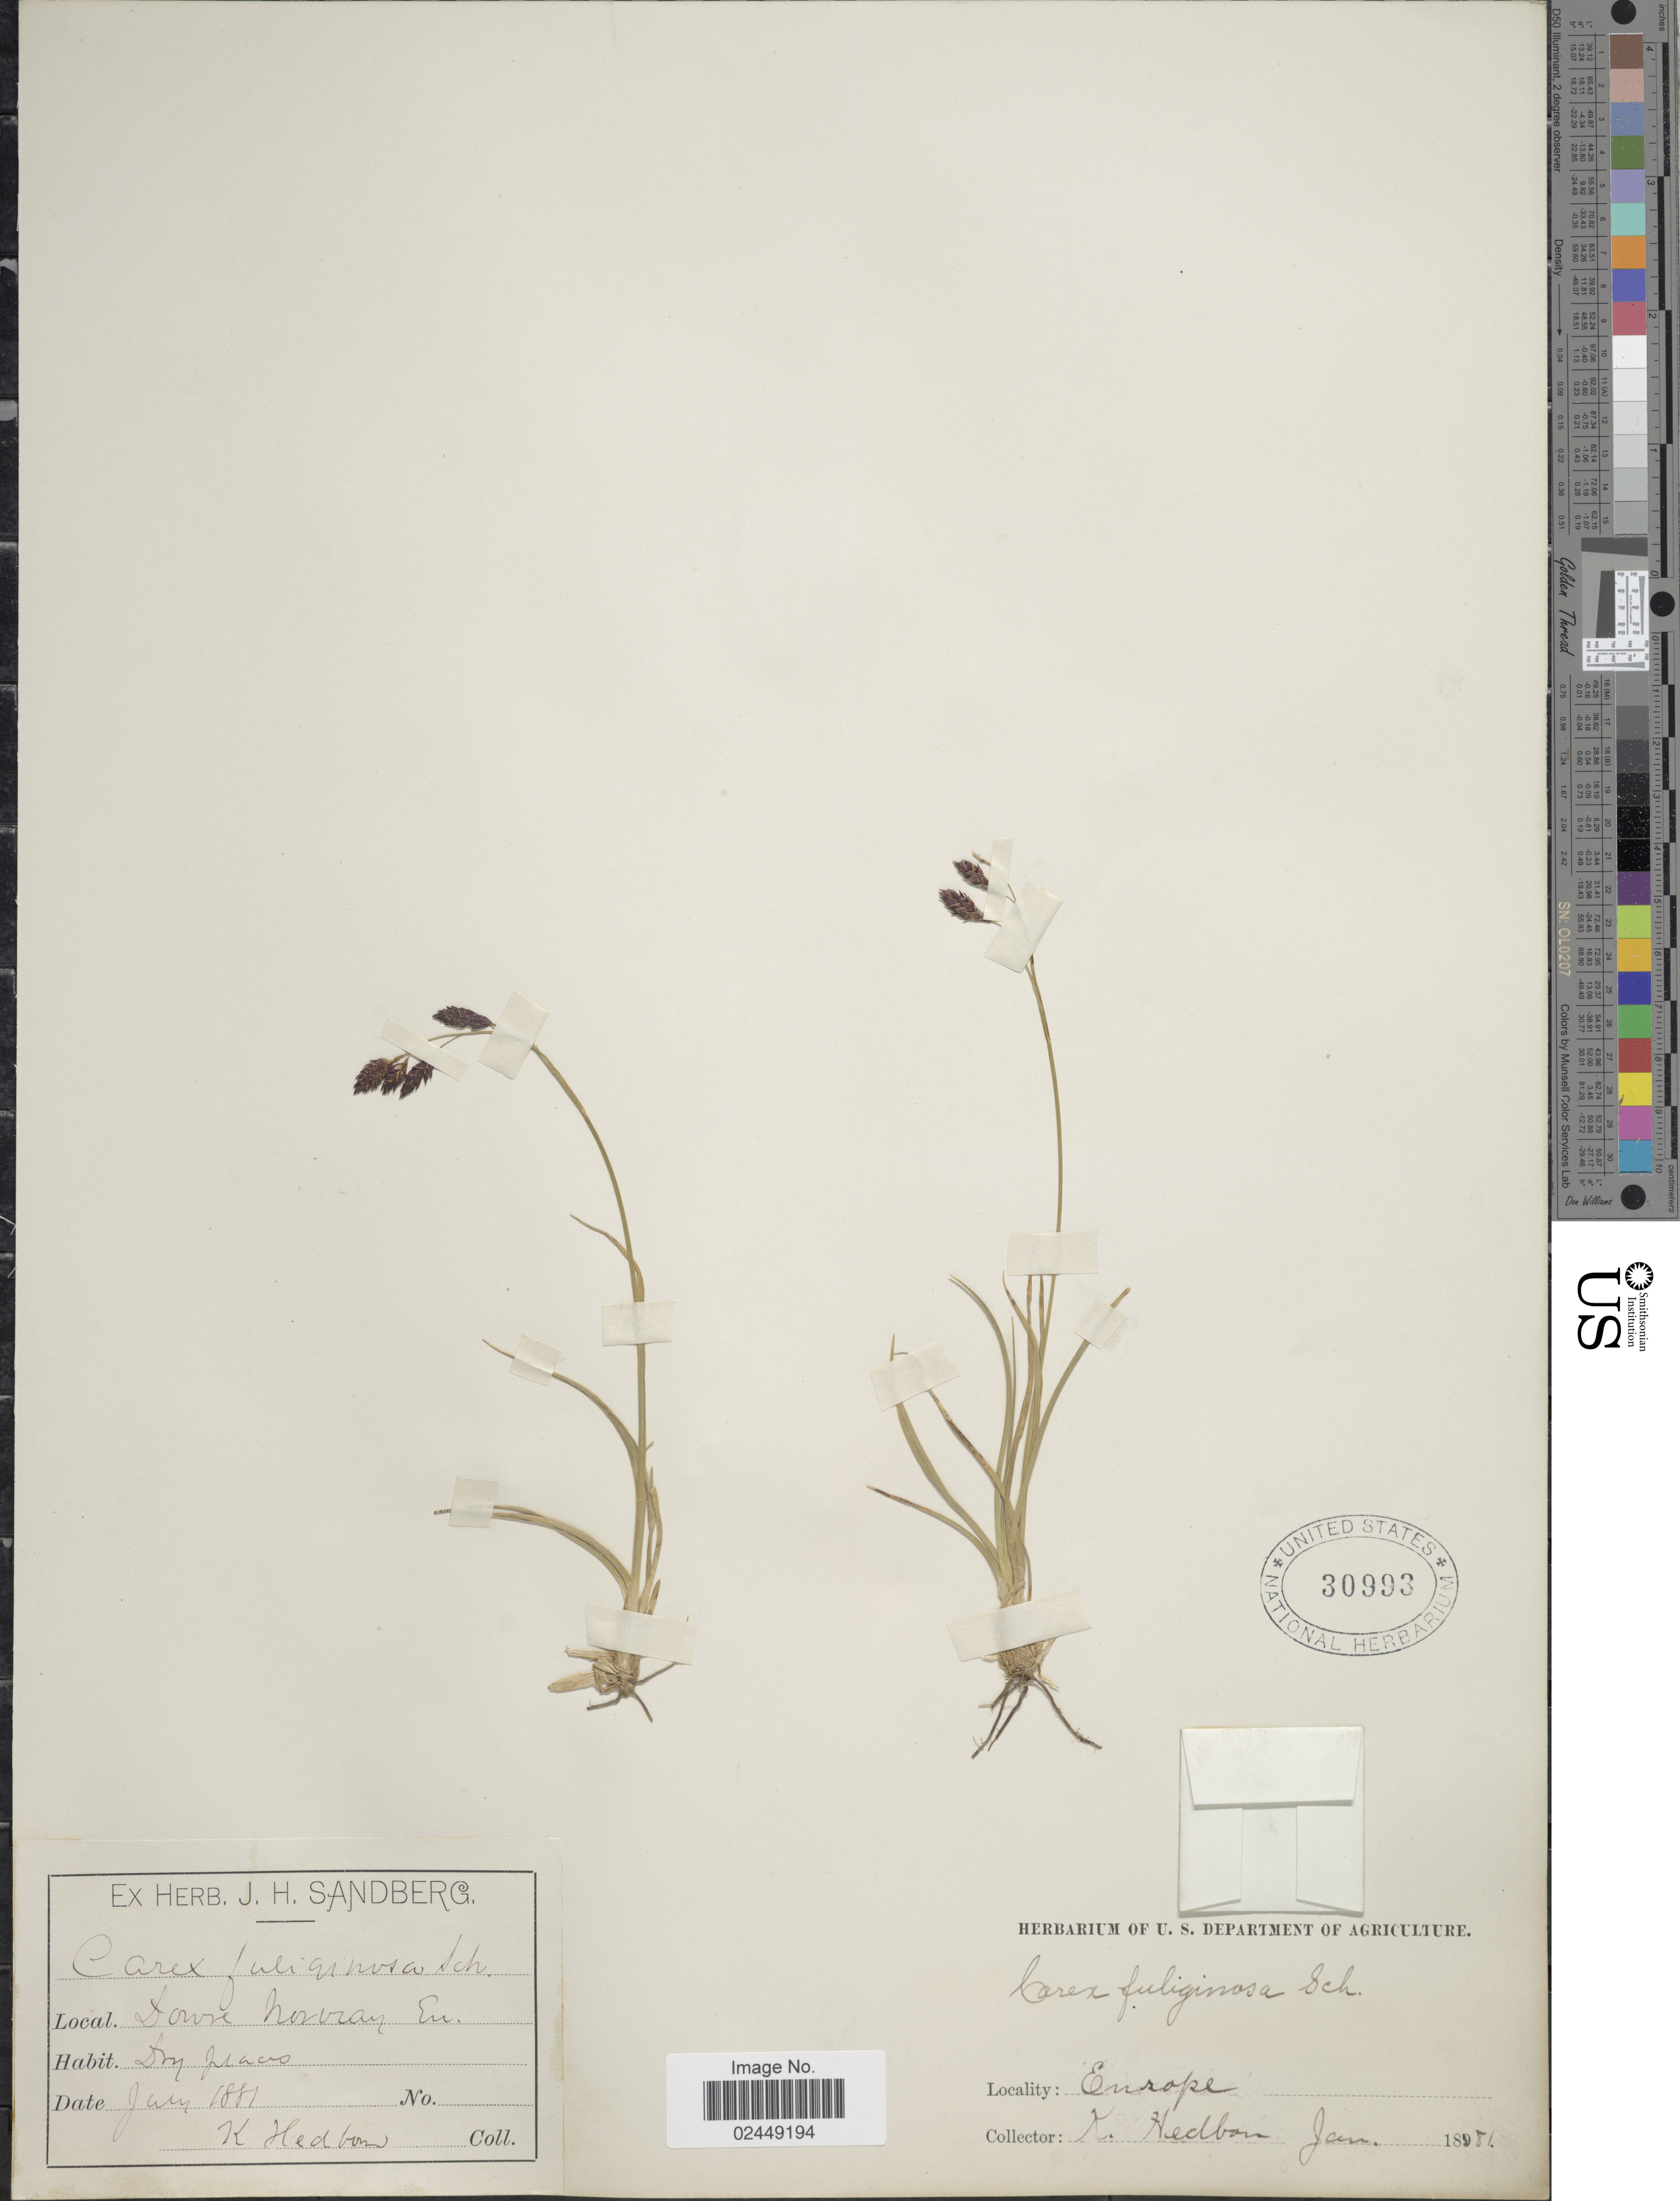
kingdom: Plantae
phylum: Tracheophyta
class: Liliopsida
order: Poales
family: Cyperaceae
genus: Carex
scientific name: Carex fuliginosa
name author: Schkuhr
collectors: K. Hedbom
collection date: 1881-06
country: Norway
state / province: Oppland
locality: Dovre, Dry places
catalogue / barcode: US 30993